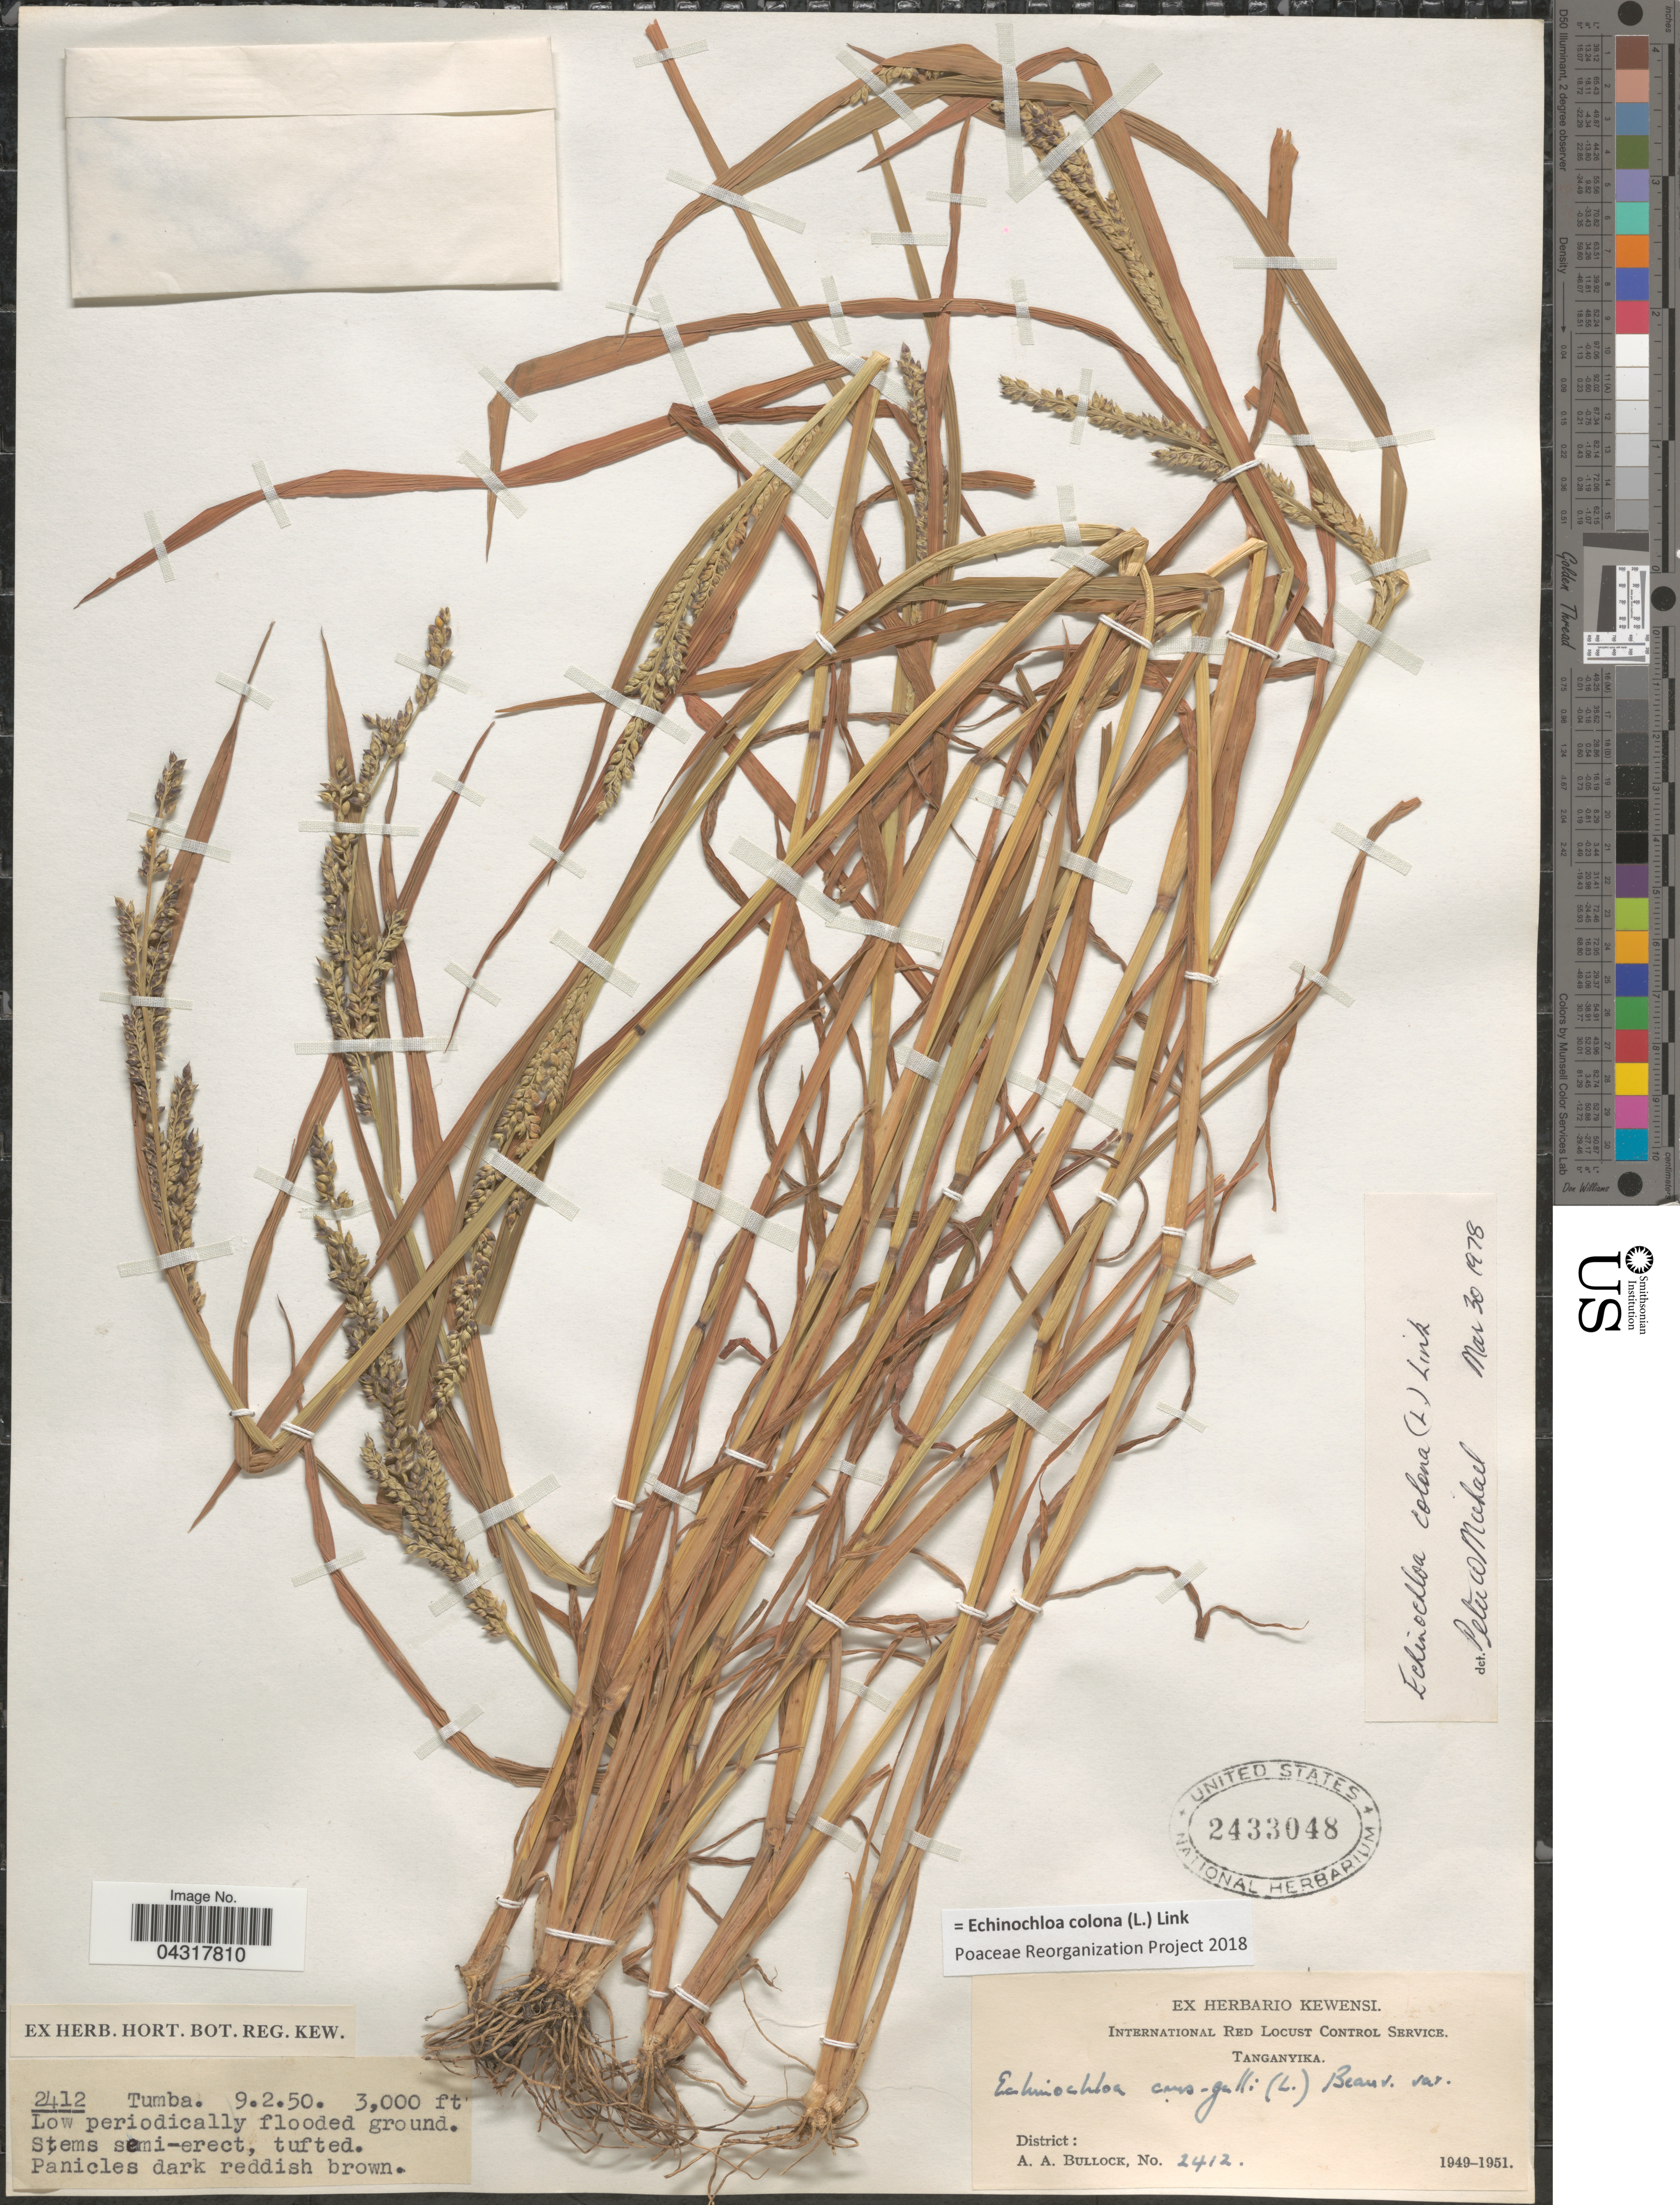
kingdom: Plantae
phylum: Tracheophyta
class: Liliopsida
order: Poales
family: Poaceae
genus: Echinochloa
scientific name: Echinochloa colona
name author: (L.) Link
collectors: A. Bullock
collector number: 2412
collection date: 1950-02-09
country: Tanzania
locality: Tumba.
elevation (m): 914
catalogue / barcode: US 2433048